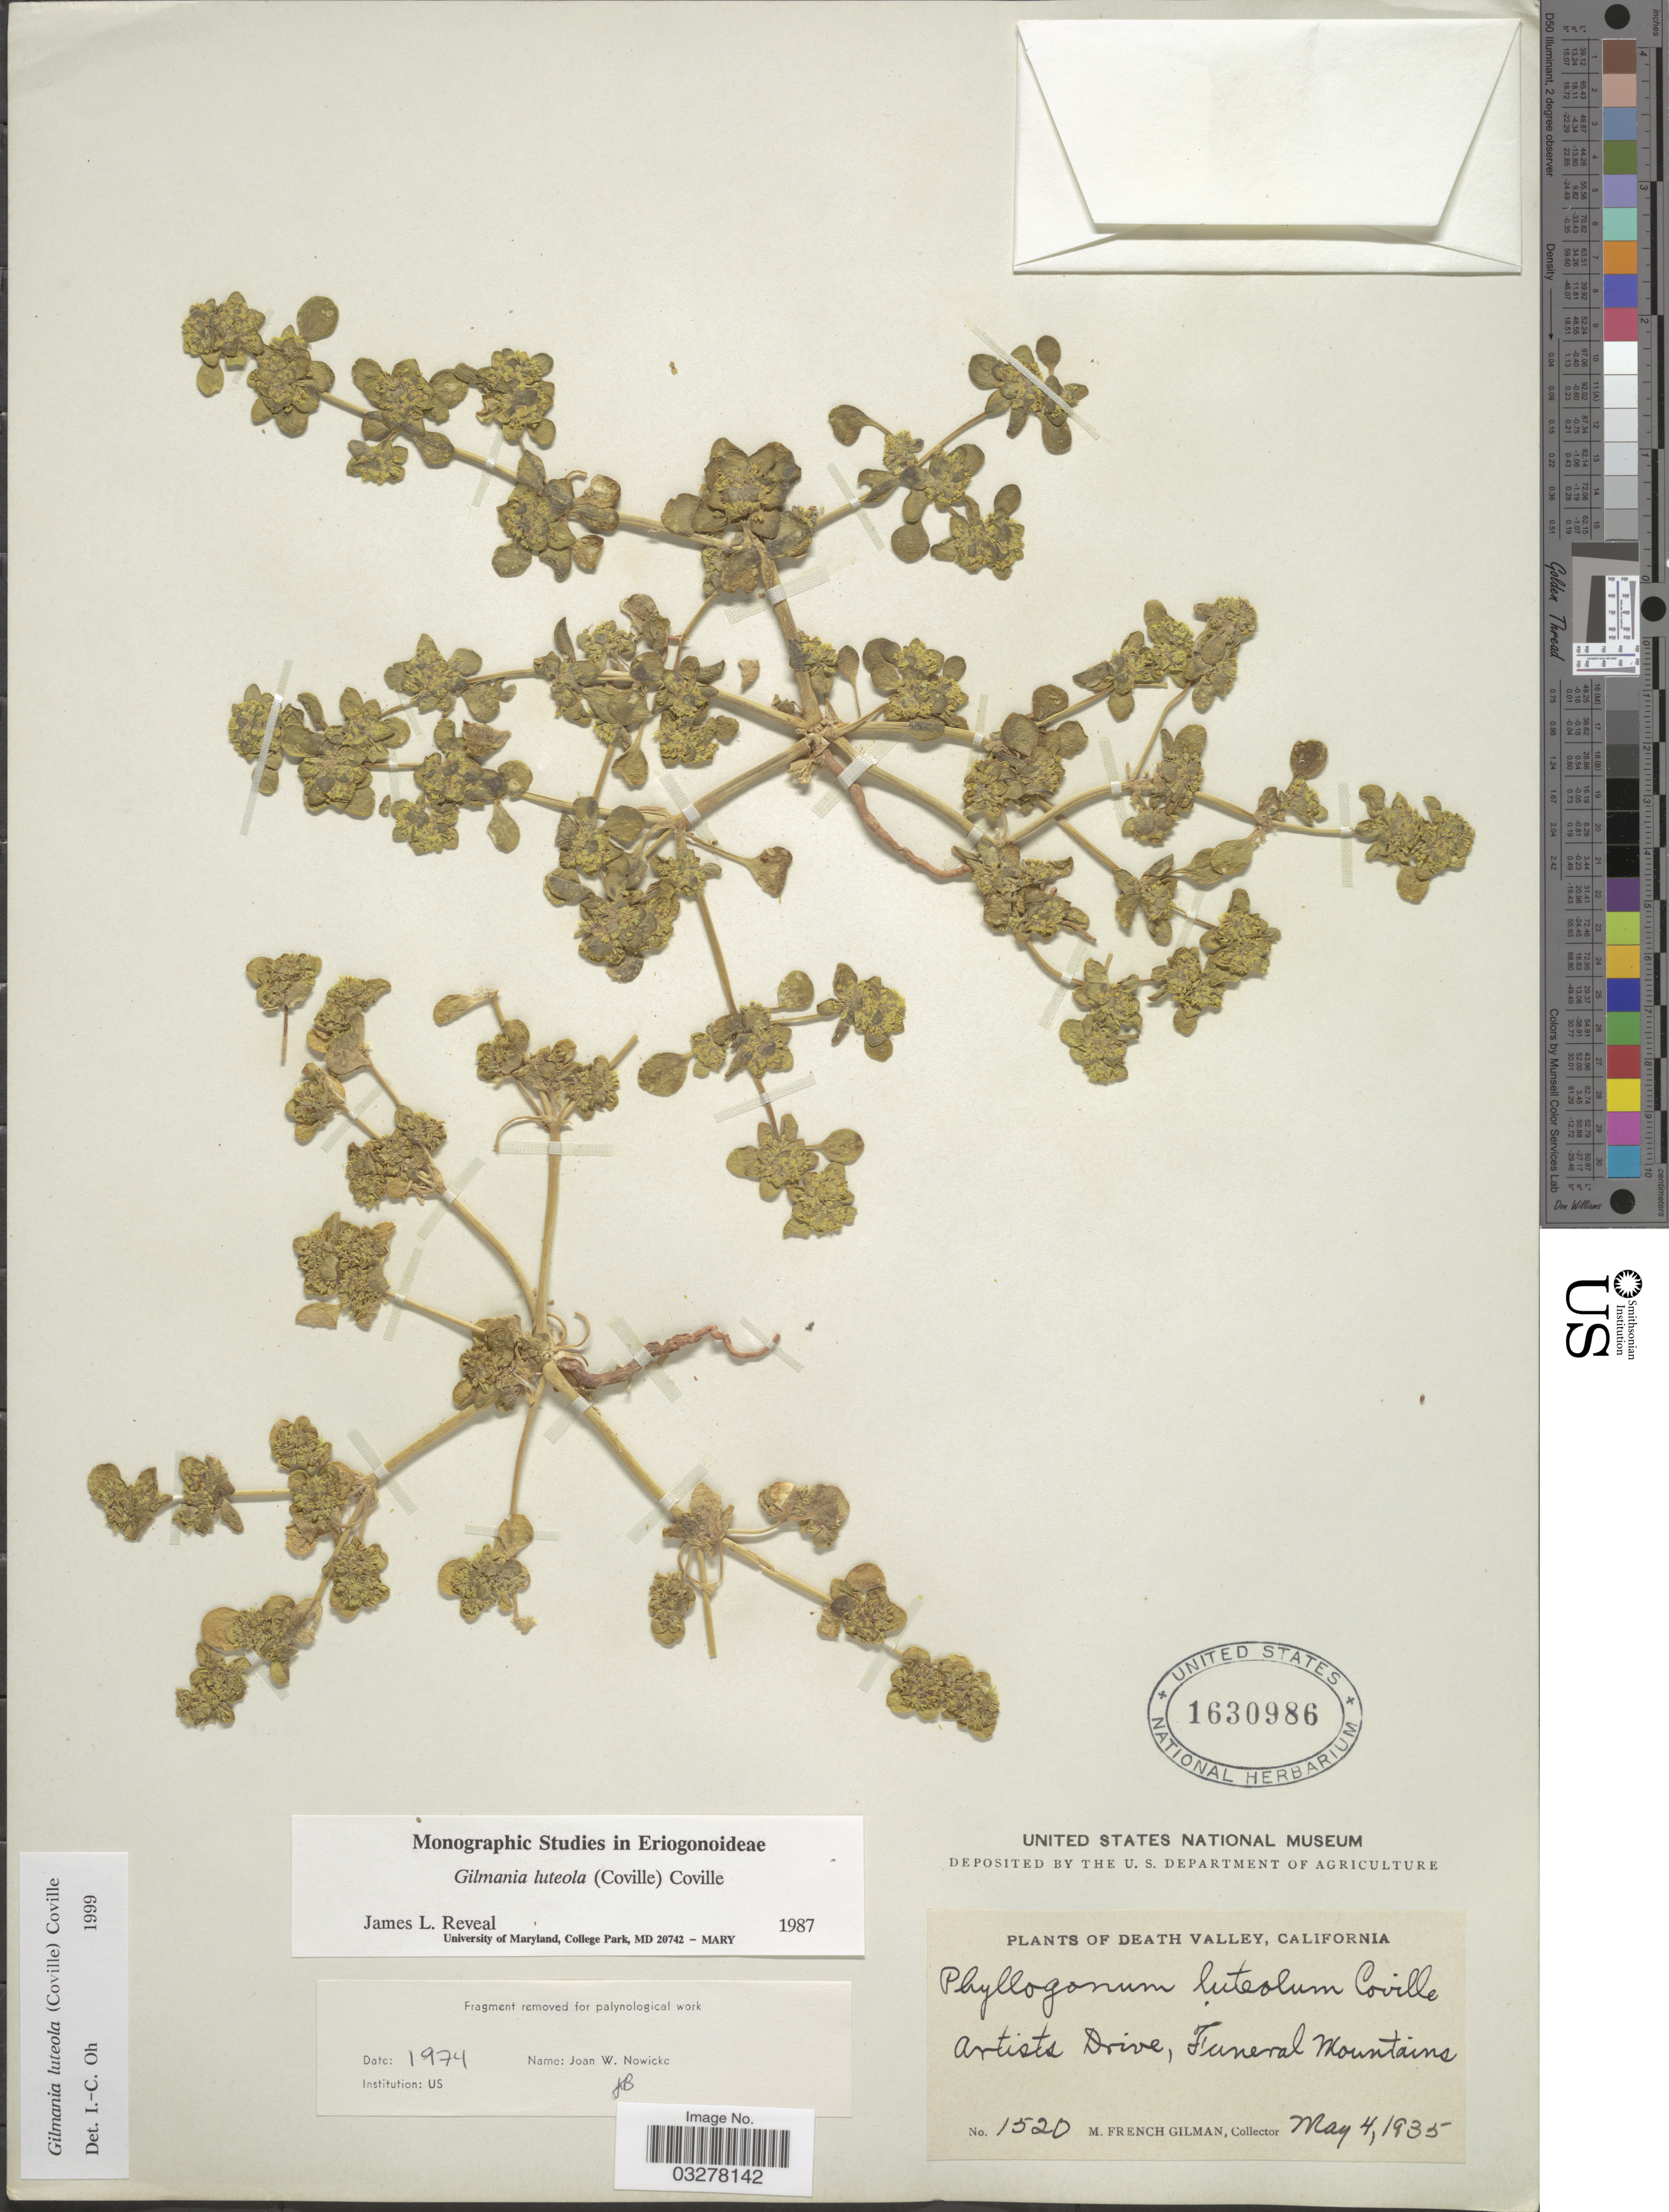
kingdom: Plantae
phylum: Tracheophyta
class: Magnoliopsida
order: Caryophyllales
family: Polygonaceae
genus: Eriogonum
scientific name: Eriogonum luteolum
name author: Greene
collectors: M. F. Gilman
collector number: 1520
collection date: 1935-05-04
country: United States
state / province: California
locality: Death Valley. Artists Drive, Funeral Mountains.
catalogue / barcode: US 1630986